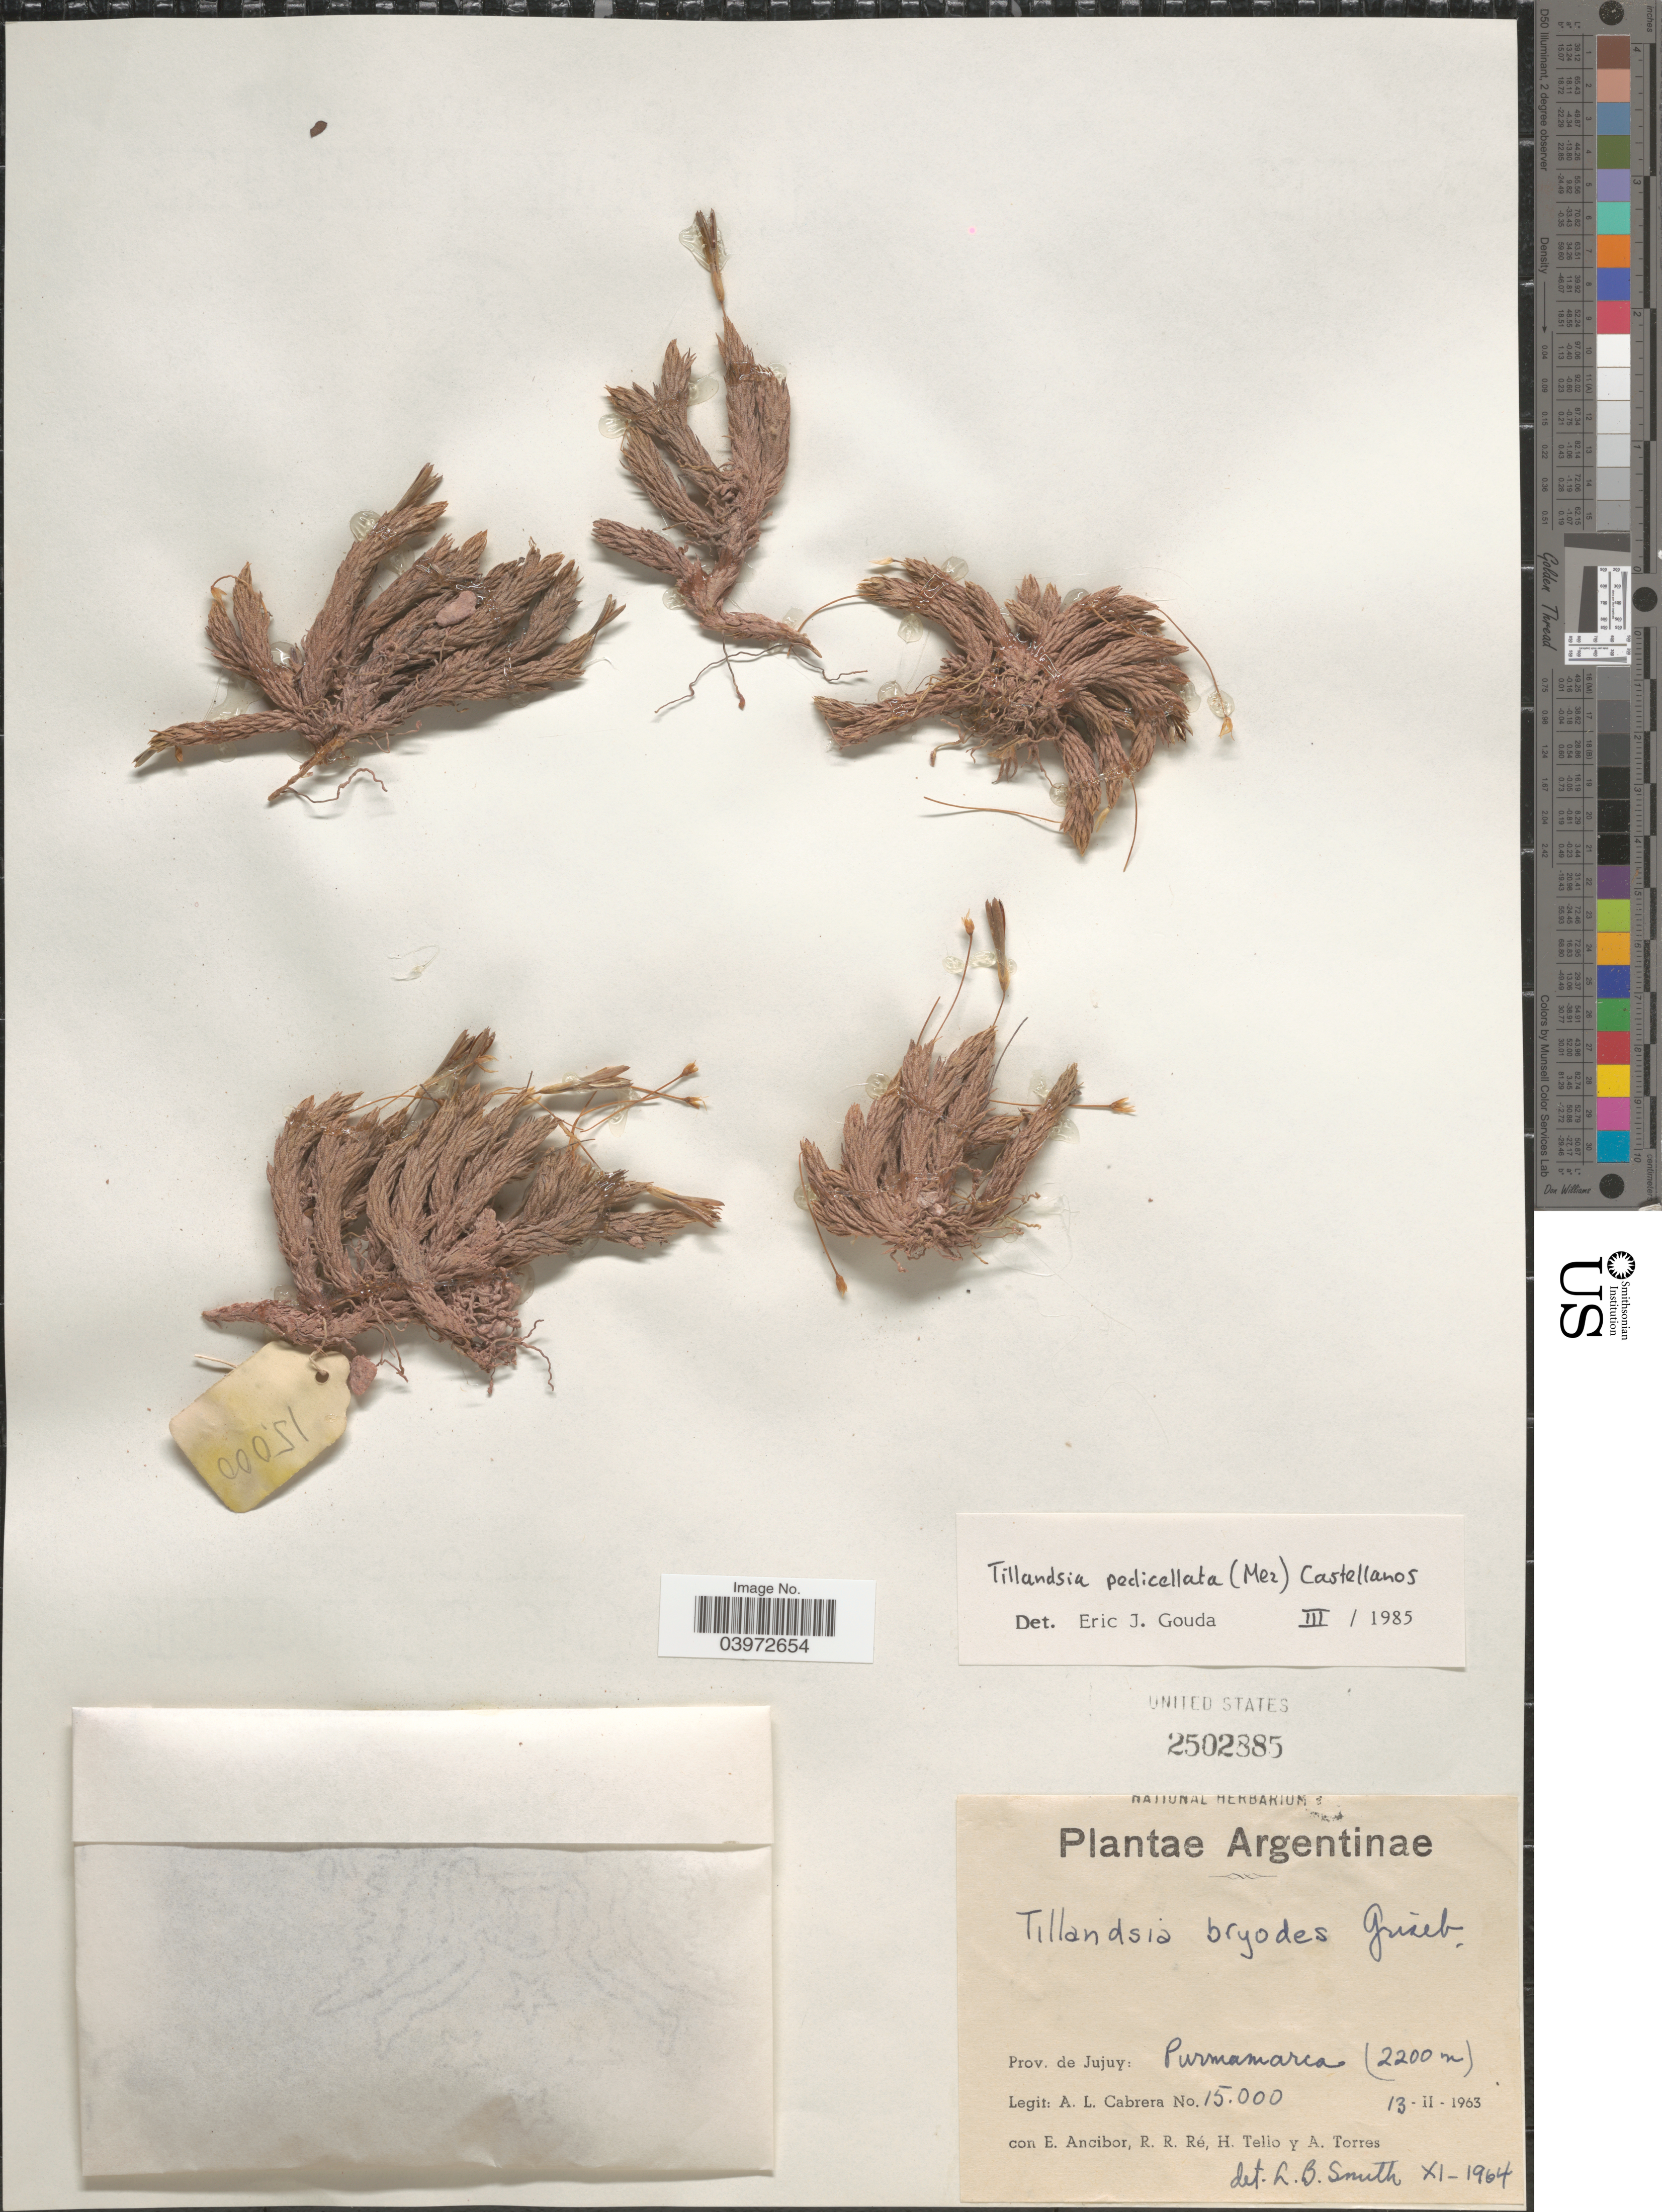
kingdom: Plantae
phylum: Tracheophyta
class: Liliopsida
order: Poales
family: Bromeliaceae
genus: Tillandsia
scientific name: Tillandsia bryoides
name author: Griseb. ex Baker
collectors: A. L. Cabrera, E. Ancibor, R. Re, H. Tello & A. Torres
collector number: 15000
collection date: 1963-02-13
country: Argentina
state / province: Jujuy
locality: Purmamarca.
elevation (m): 2200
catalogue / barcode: US 2502885